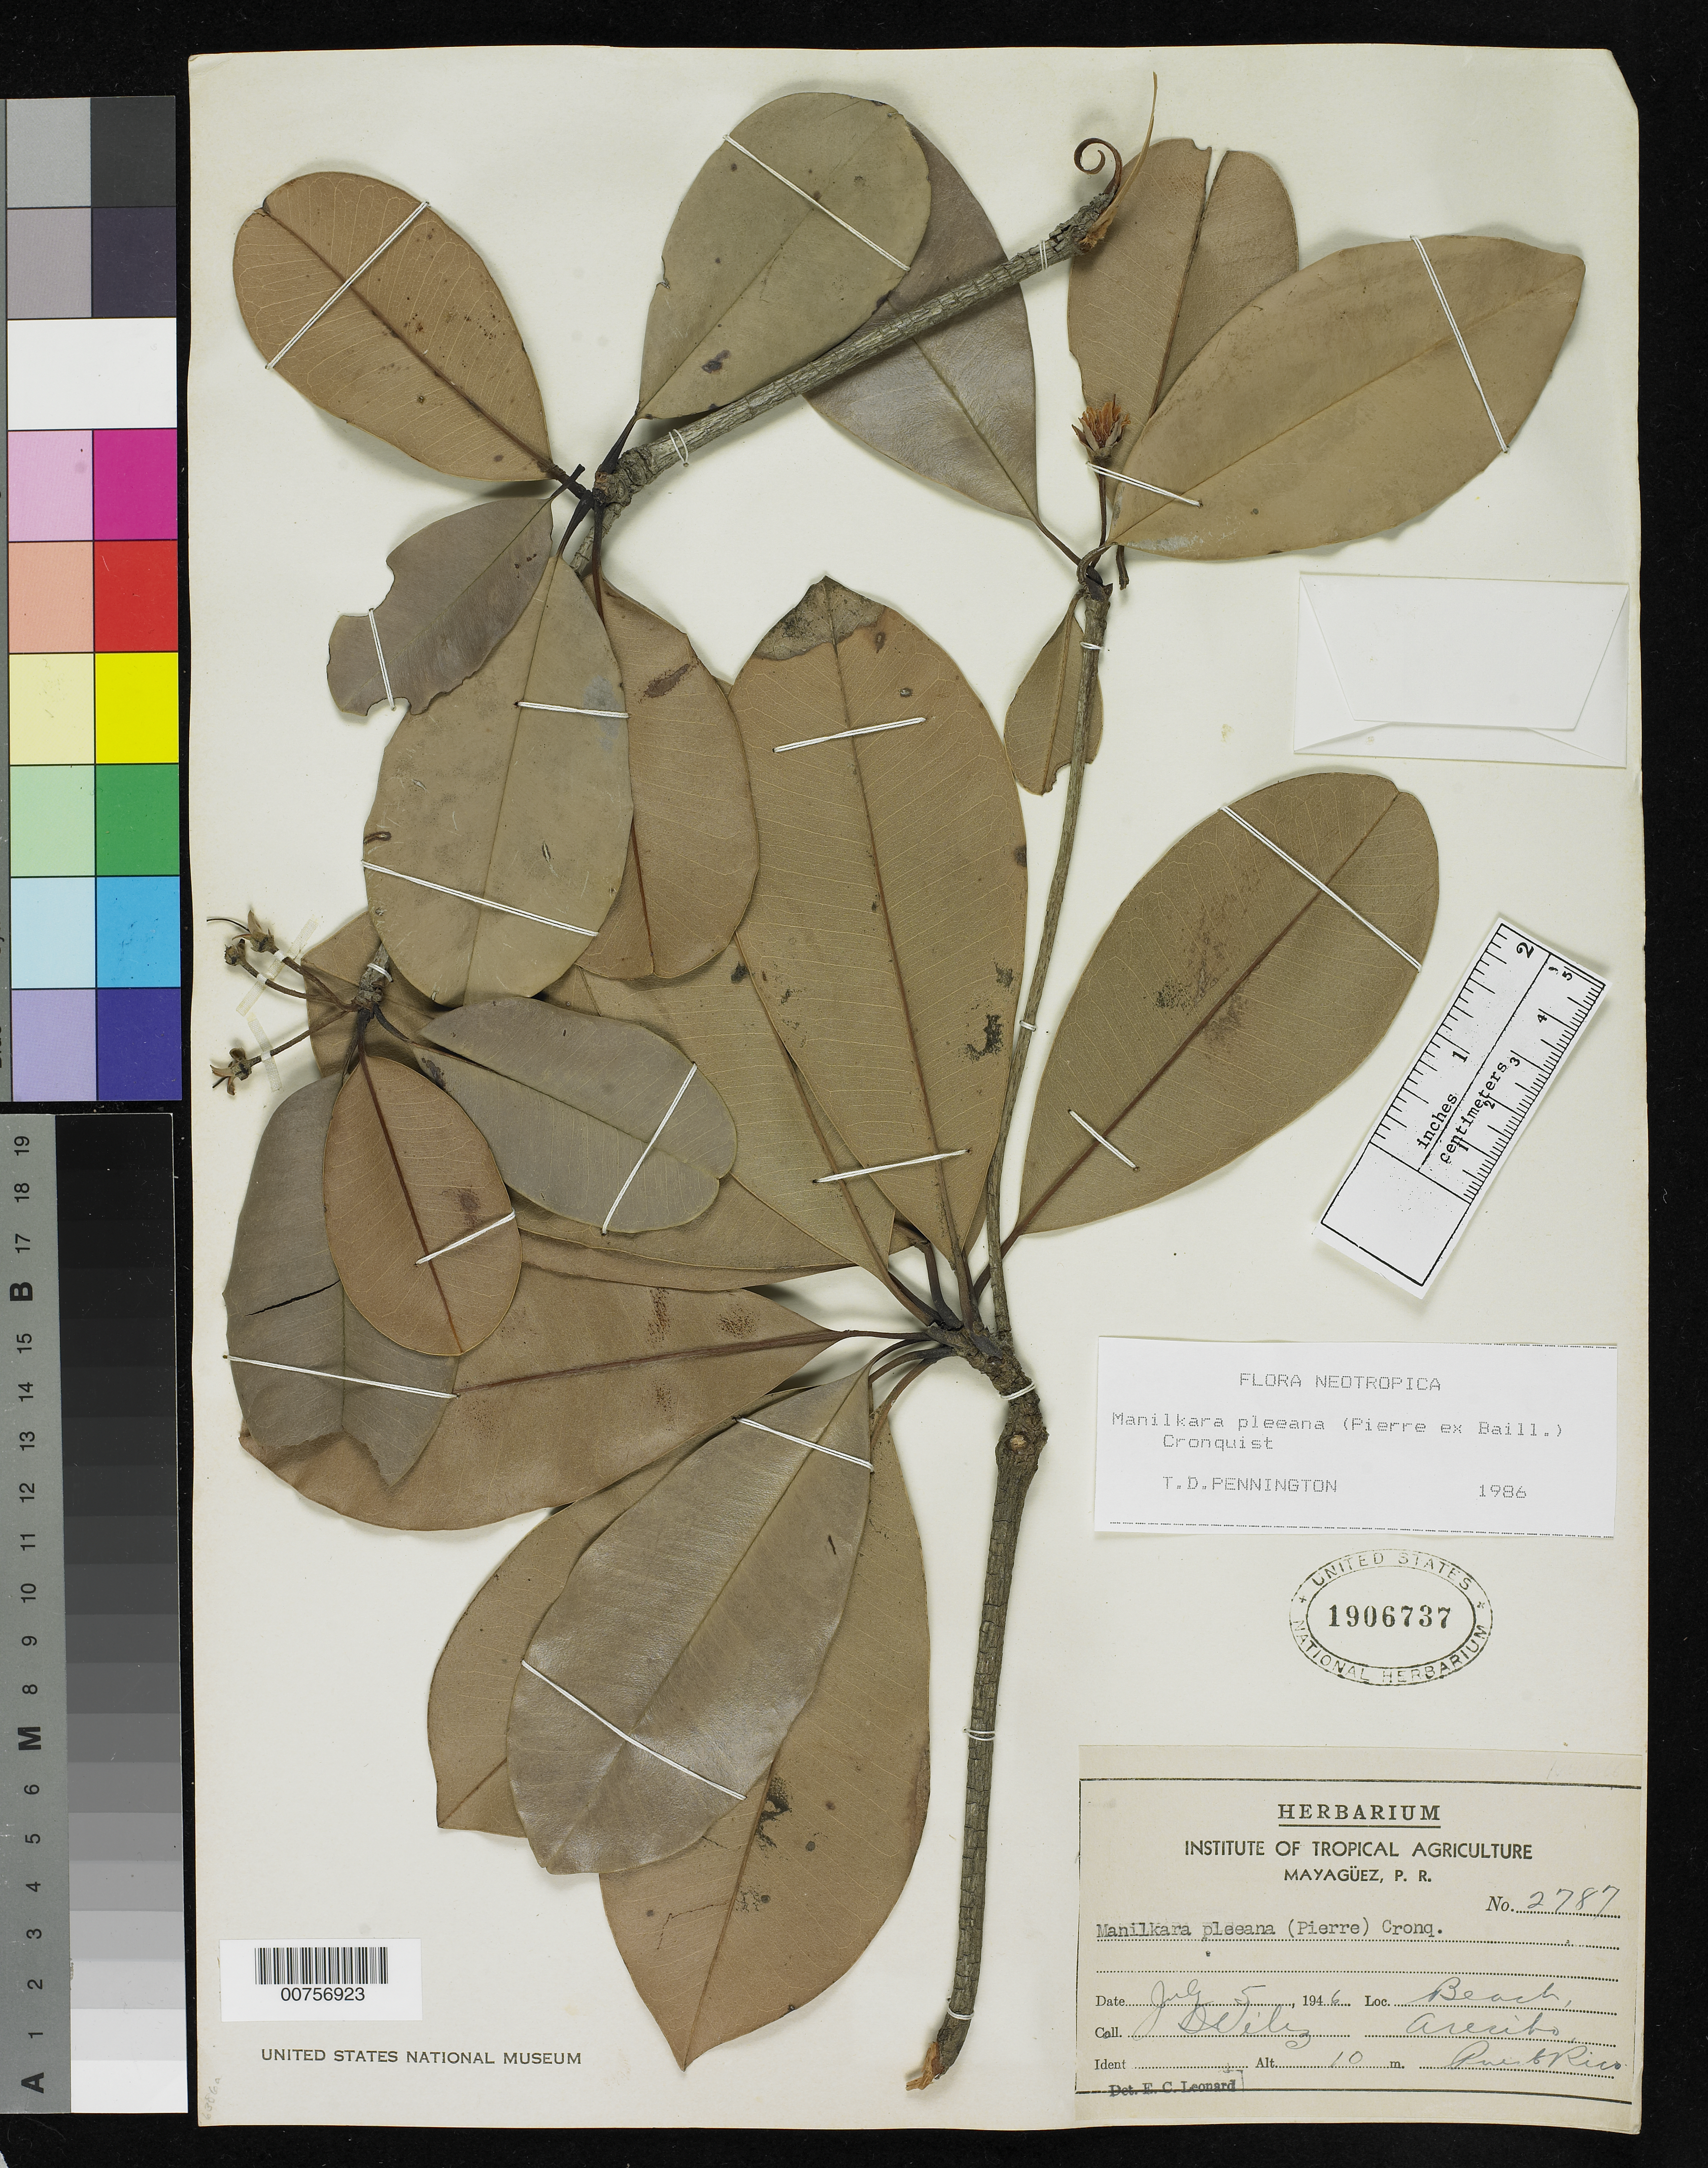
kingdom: Plantae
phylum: Tracheophyta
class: Magnoliopsida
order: Ericales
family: Sapotaceae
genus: Manilkara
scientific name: Manilkara pleeana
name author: (Pierre ex Baill.) Cronq.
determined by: Pennington, T. D., (K)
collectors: I. Velez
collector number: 2787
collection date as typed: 05 Jul 1946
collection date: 1946-07-05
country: Puerto Rico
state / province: Arecibo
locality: Mayaguez. Arecibo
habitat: Beach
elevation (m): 10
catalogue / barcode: US 1906737